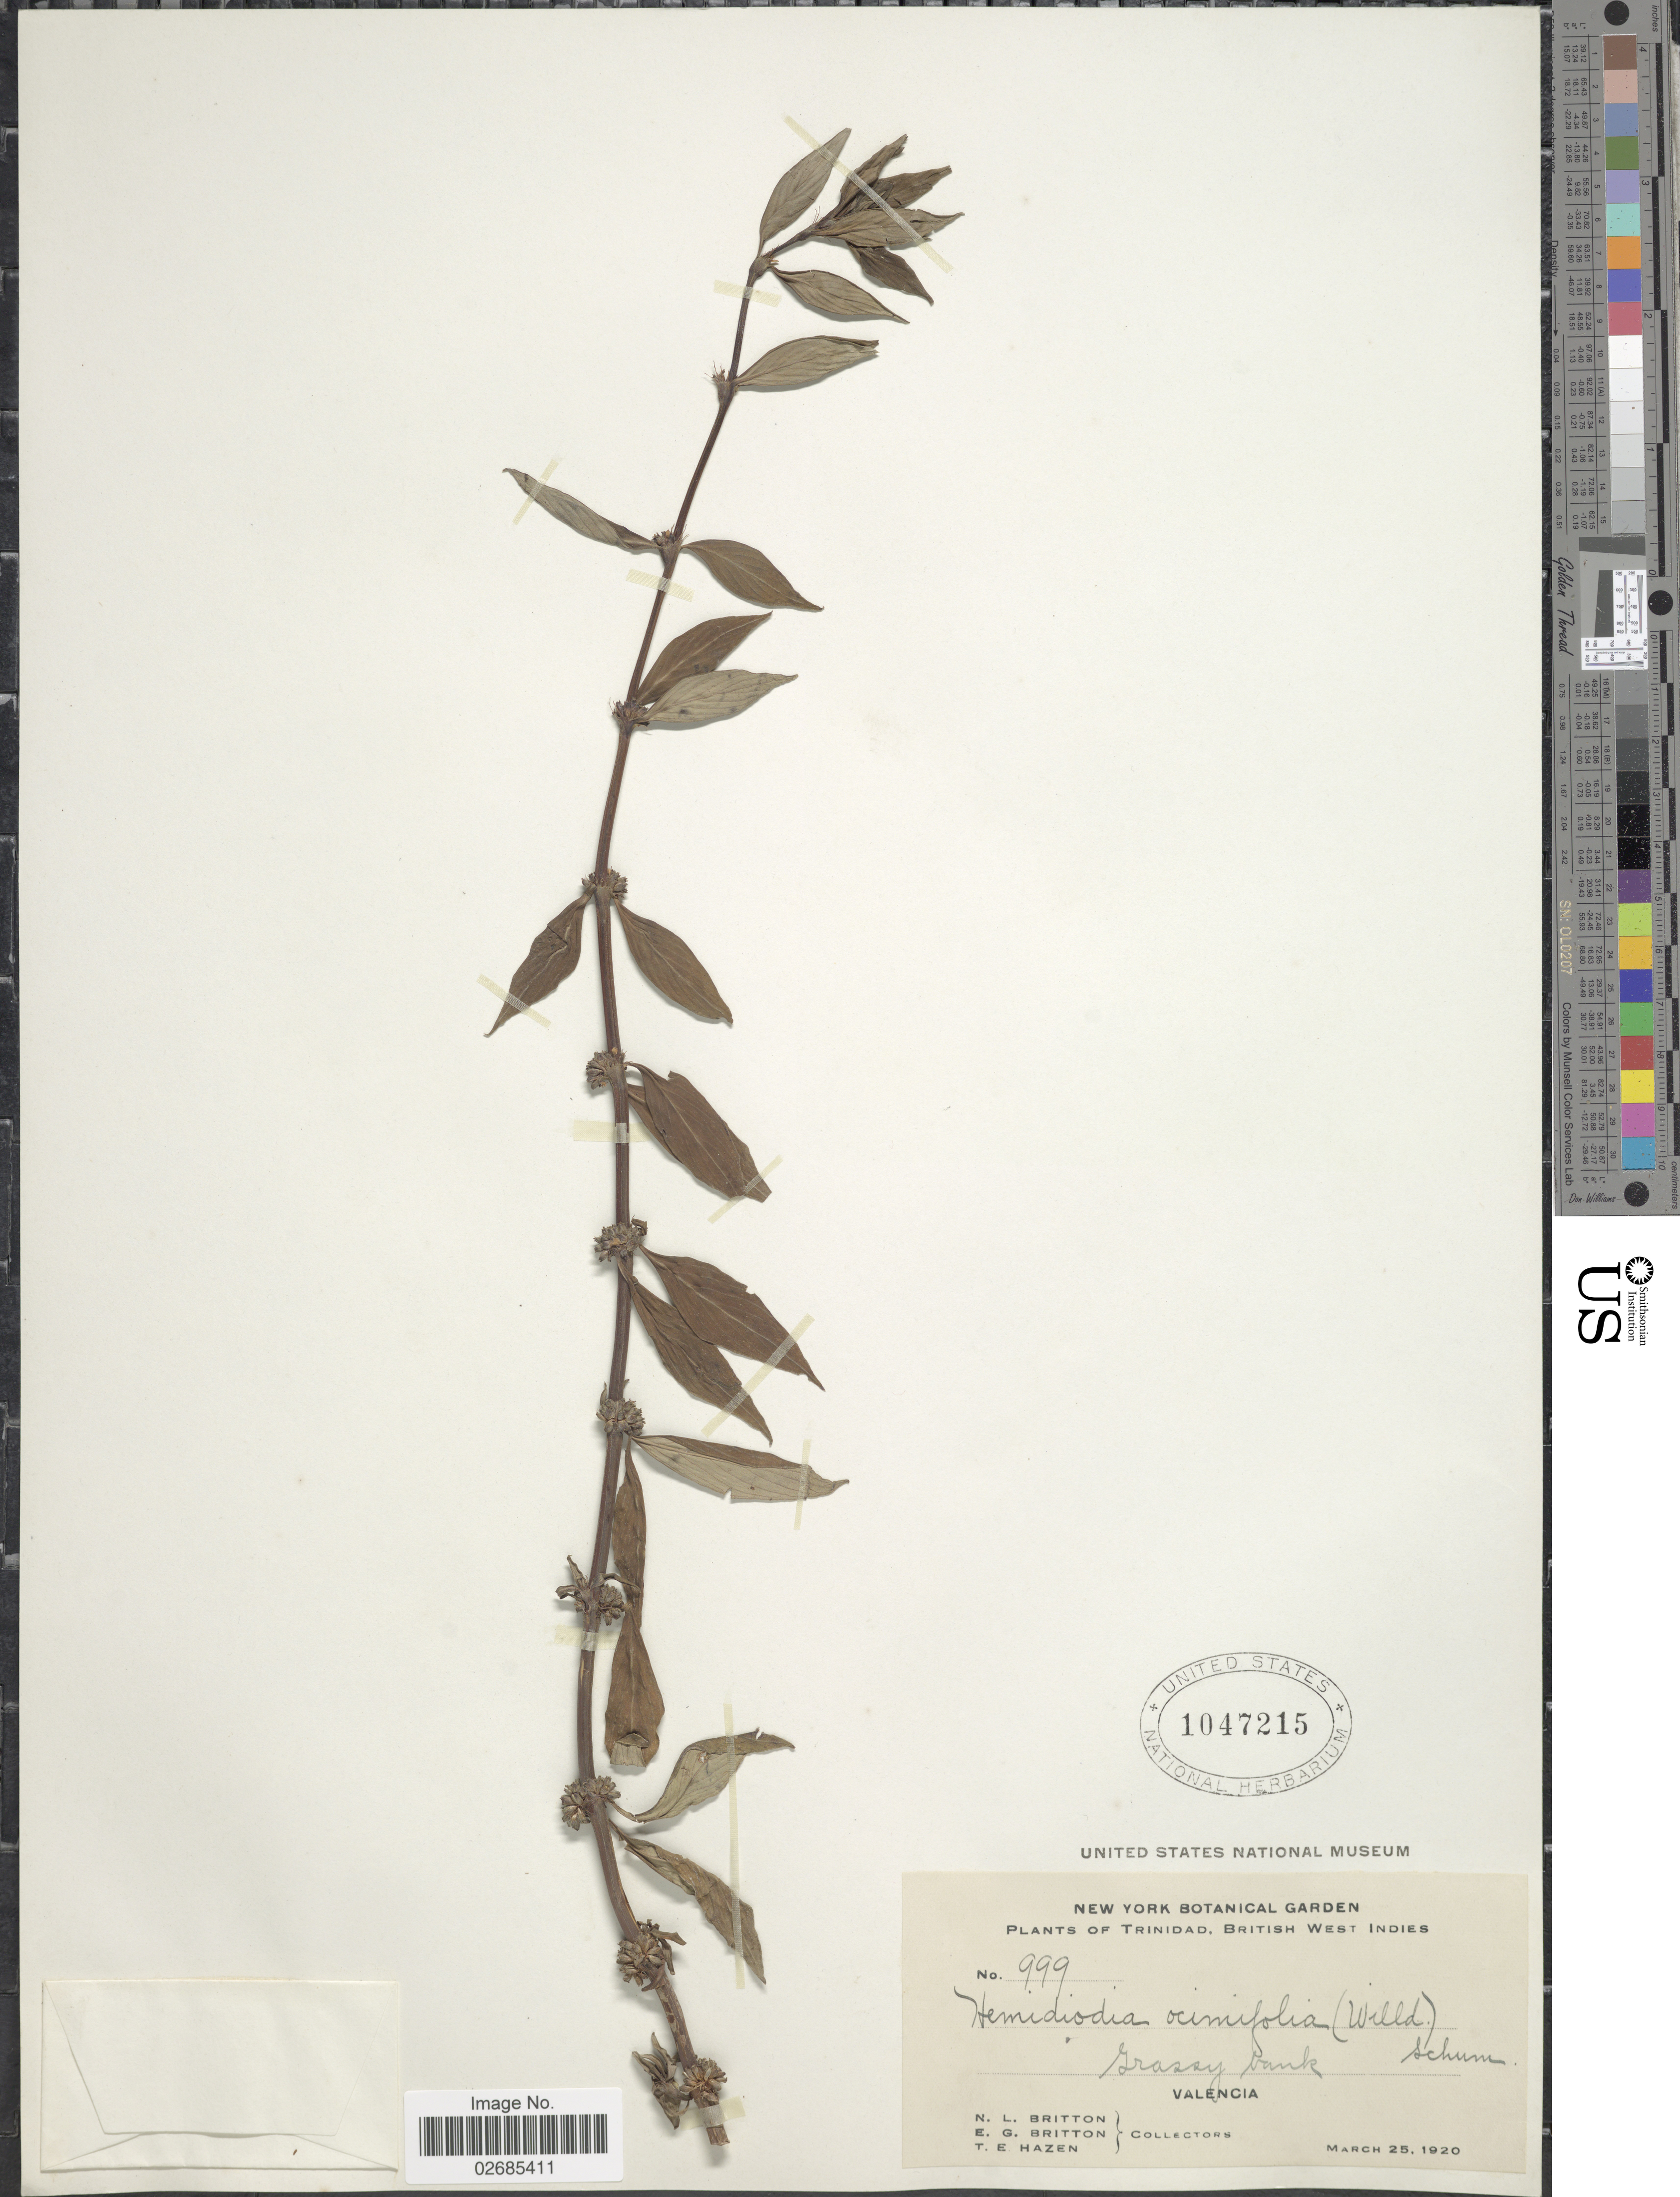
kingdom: Plantae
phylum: Tracheophyta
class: Magnoliopsida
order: Gentianales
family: Rubiaceae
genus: Hemidiodia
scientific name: Hemidiodia ocimifolia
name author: (Willd.) K. Schum.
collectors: N. Britton, E. G. Britton & T. E. Hazen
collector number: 999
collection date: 1920-03-25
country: Trinidad and Tobago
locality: Trinidad, British West Indies. Valencia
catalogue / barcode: US 1047215